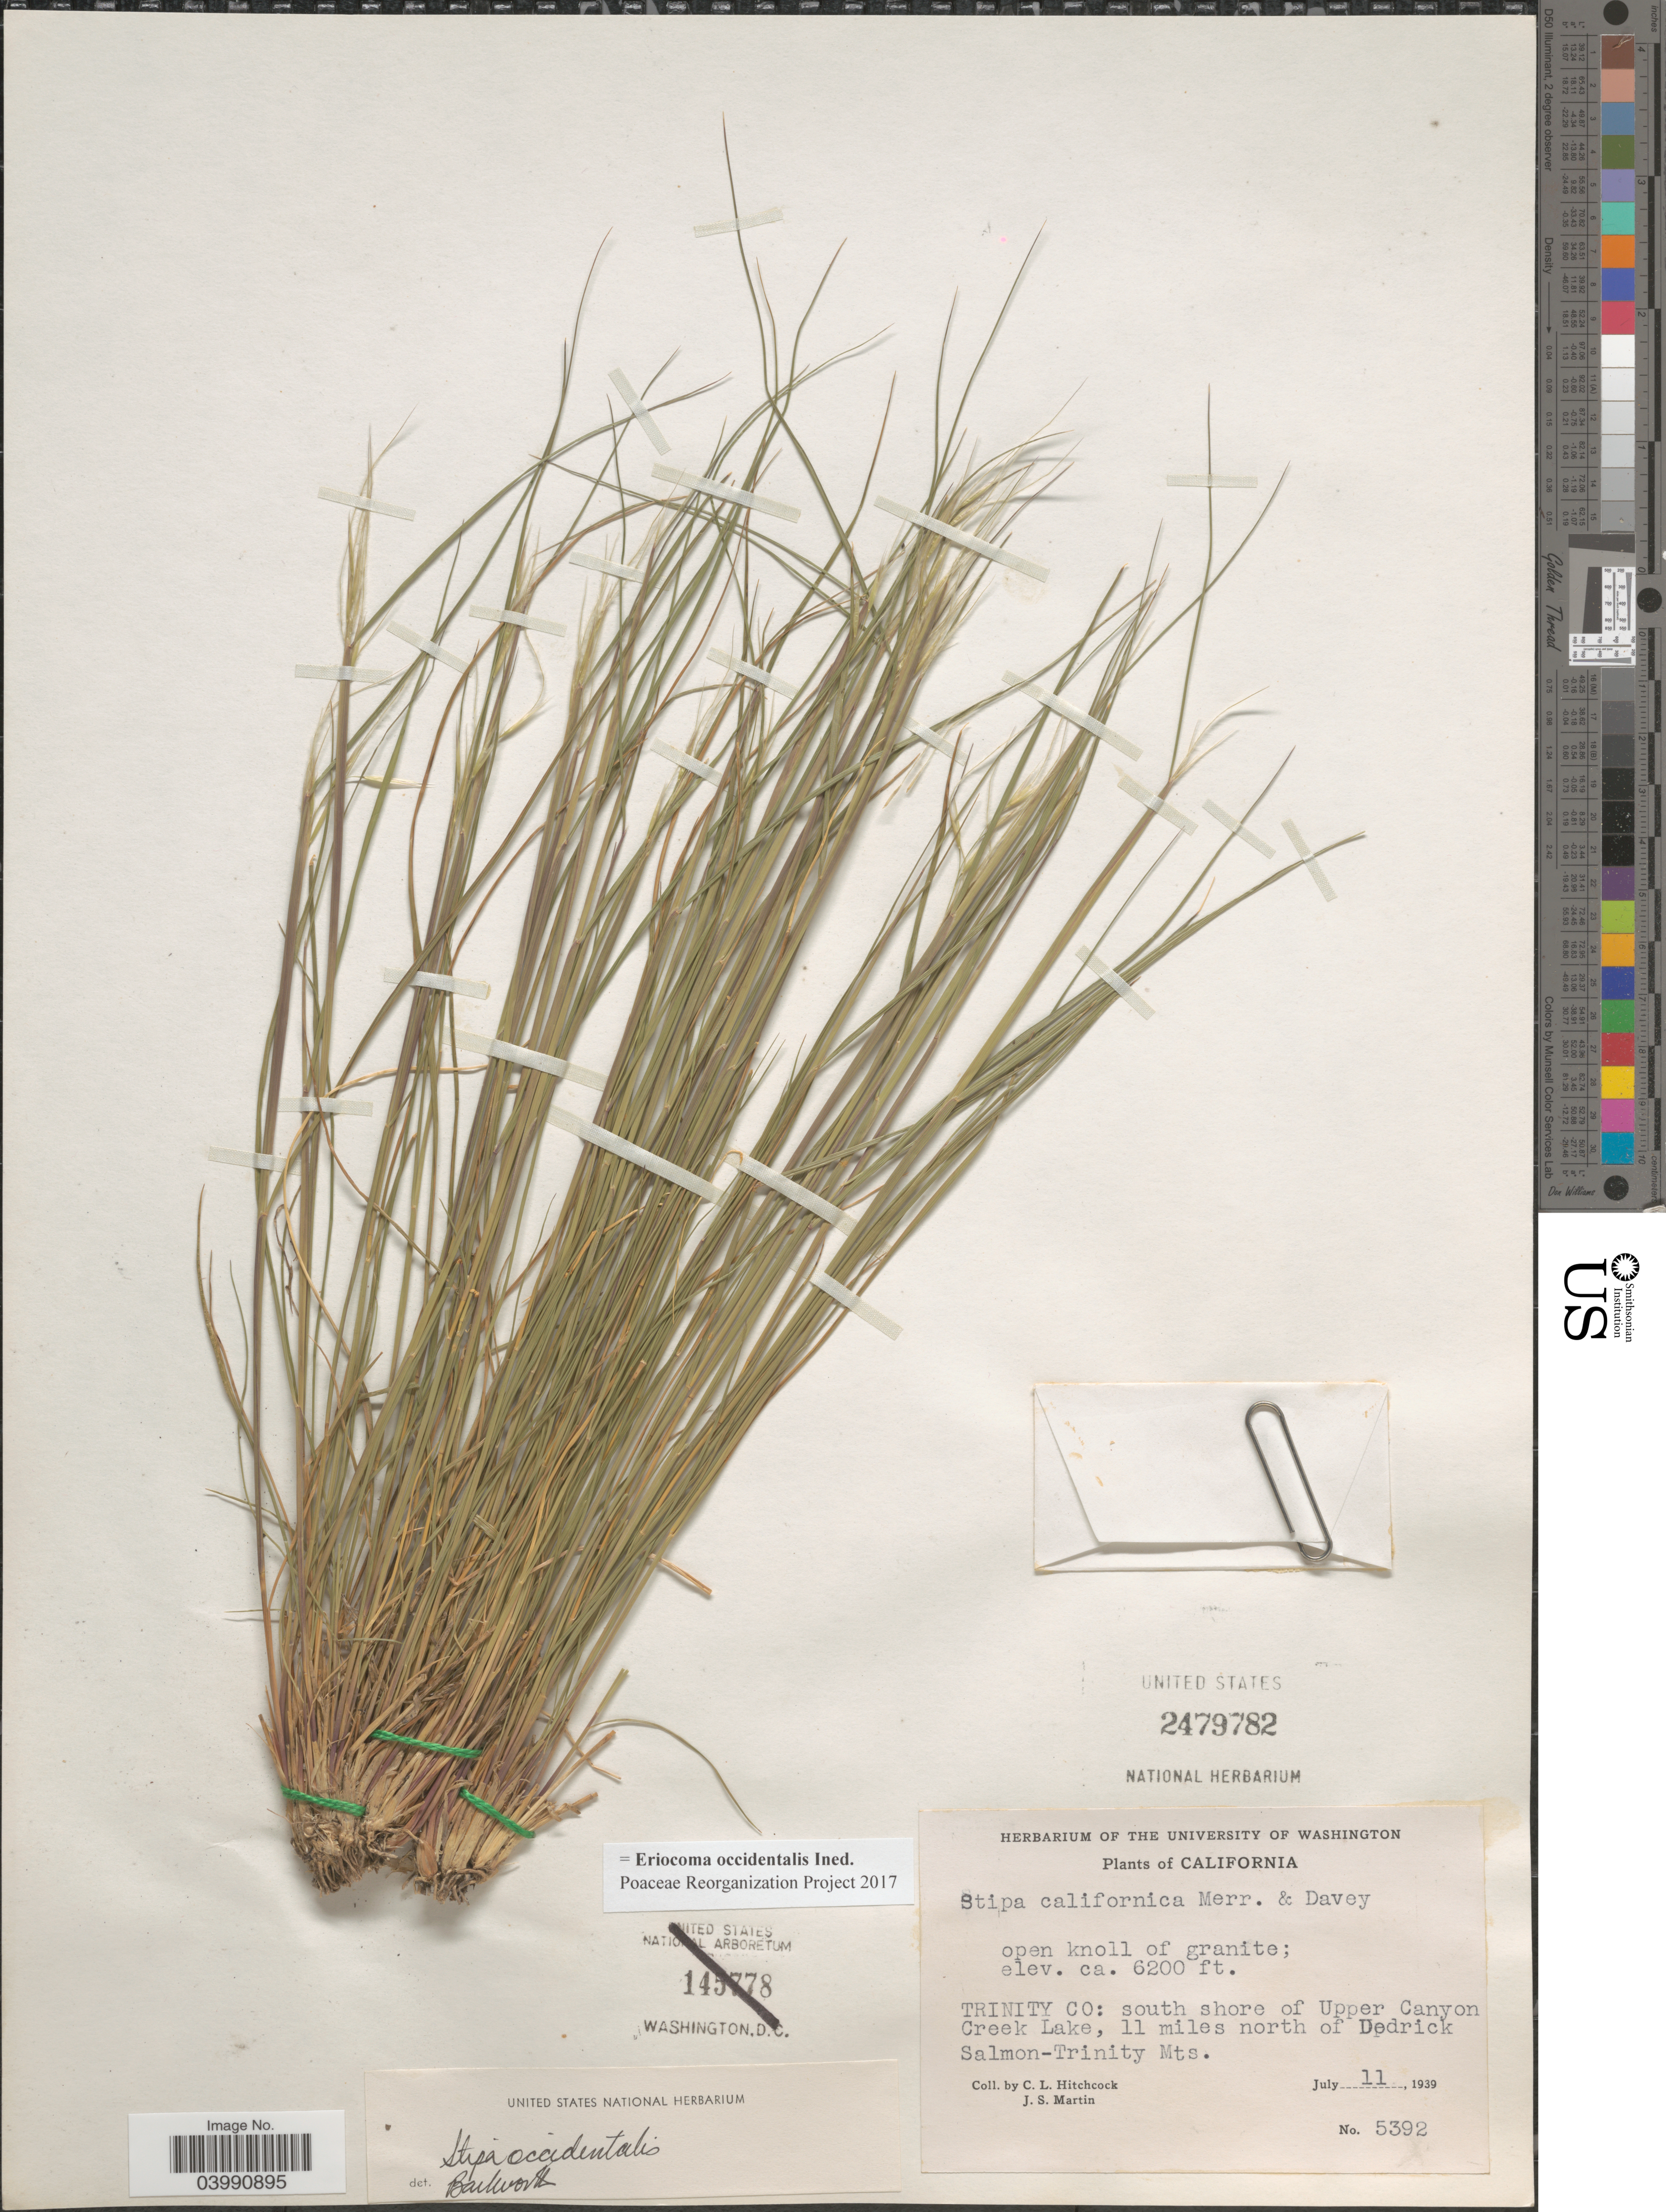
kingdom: Plantae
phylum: Tracheophyta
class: Liliopsida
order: Poales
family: Poaceae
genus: Eriocoma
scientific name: Eriocoma occidentalis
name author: (Thurb. ex S. Watson) Romasch.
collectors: C. L. Hitchcock & J. S. Martin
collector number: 5392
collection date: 1939-07-11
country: United States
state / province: California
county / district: Trinity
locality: Trinity Co: south shore of Upper Canyon Creek Lake, 11 miles north of Dedrick Salmon-Trinity Mts.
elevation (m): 1890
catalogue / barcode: US 2479782